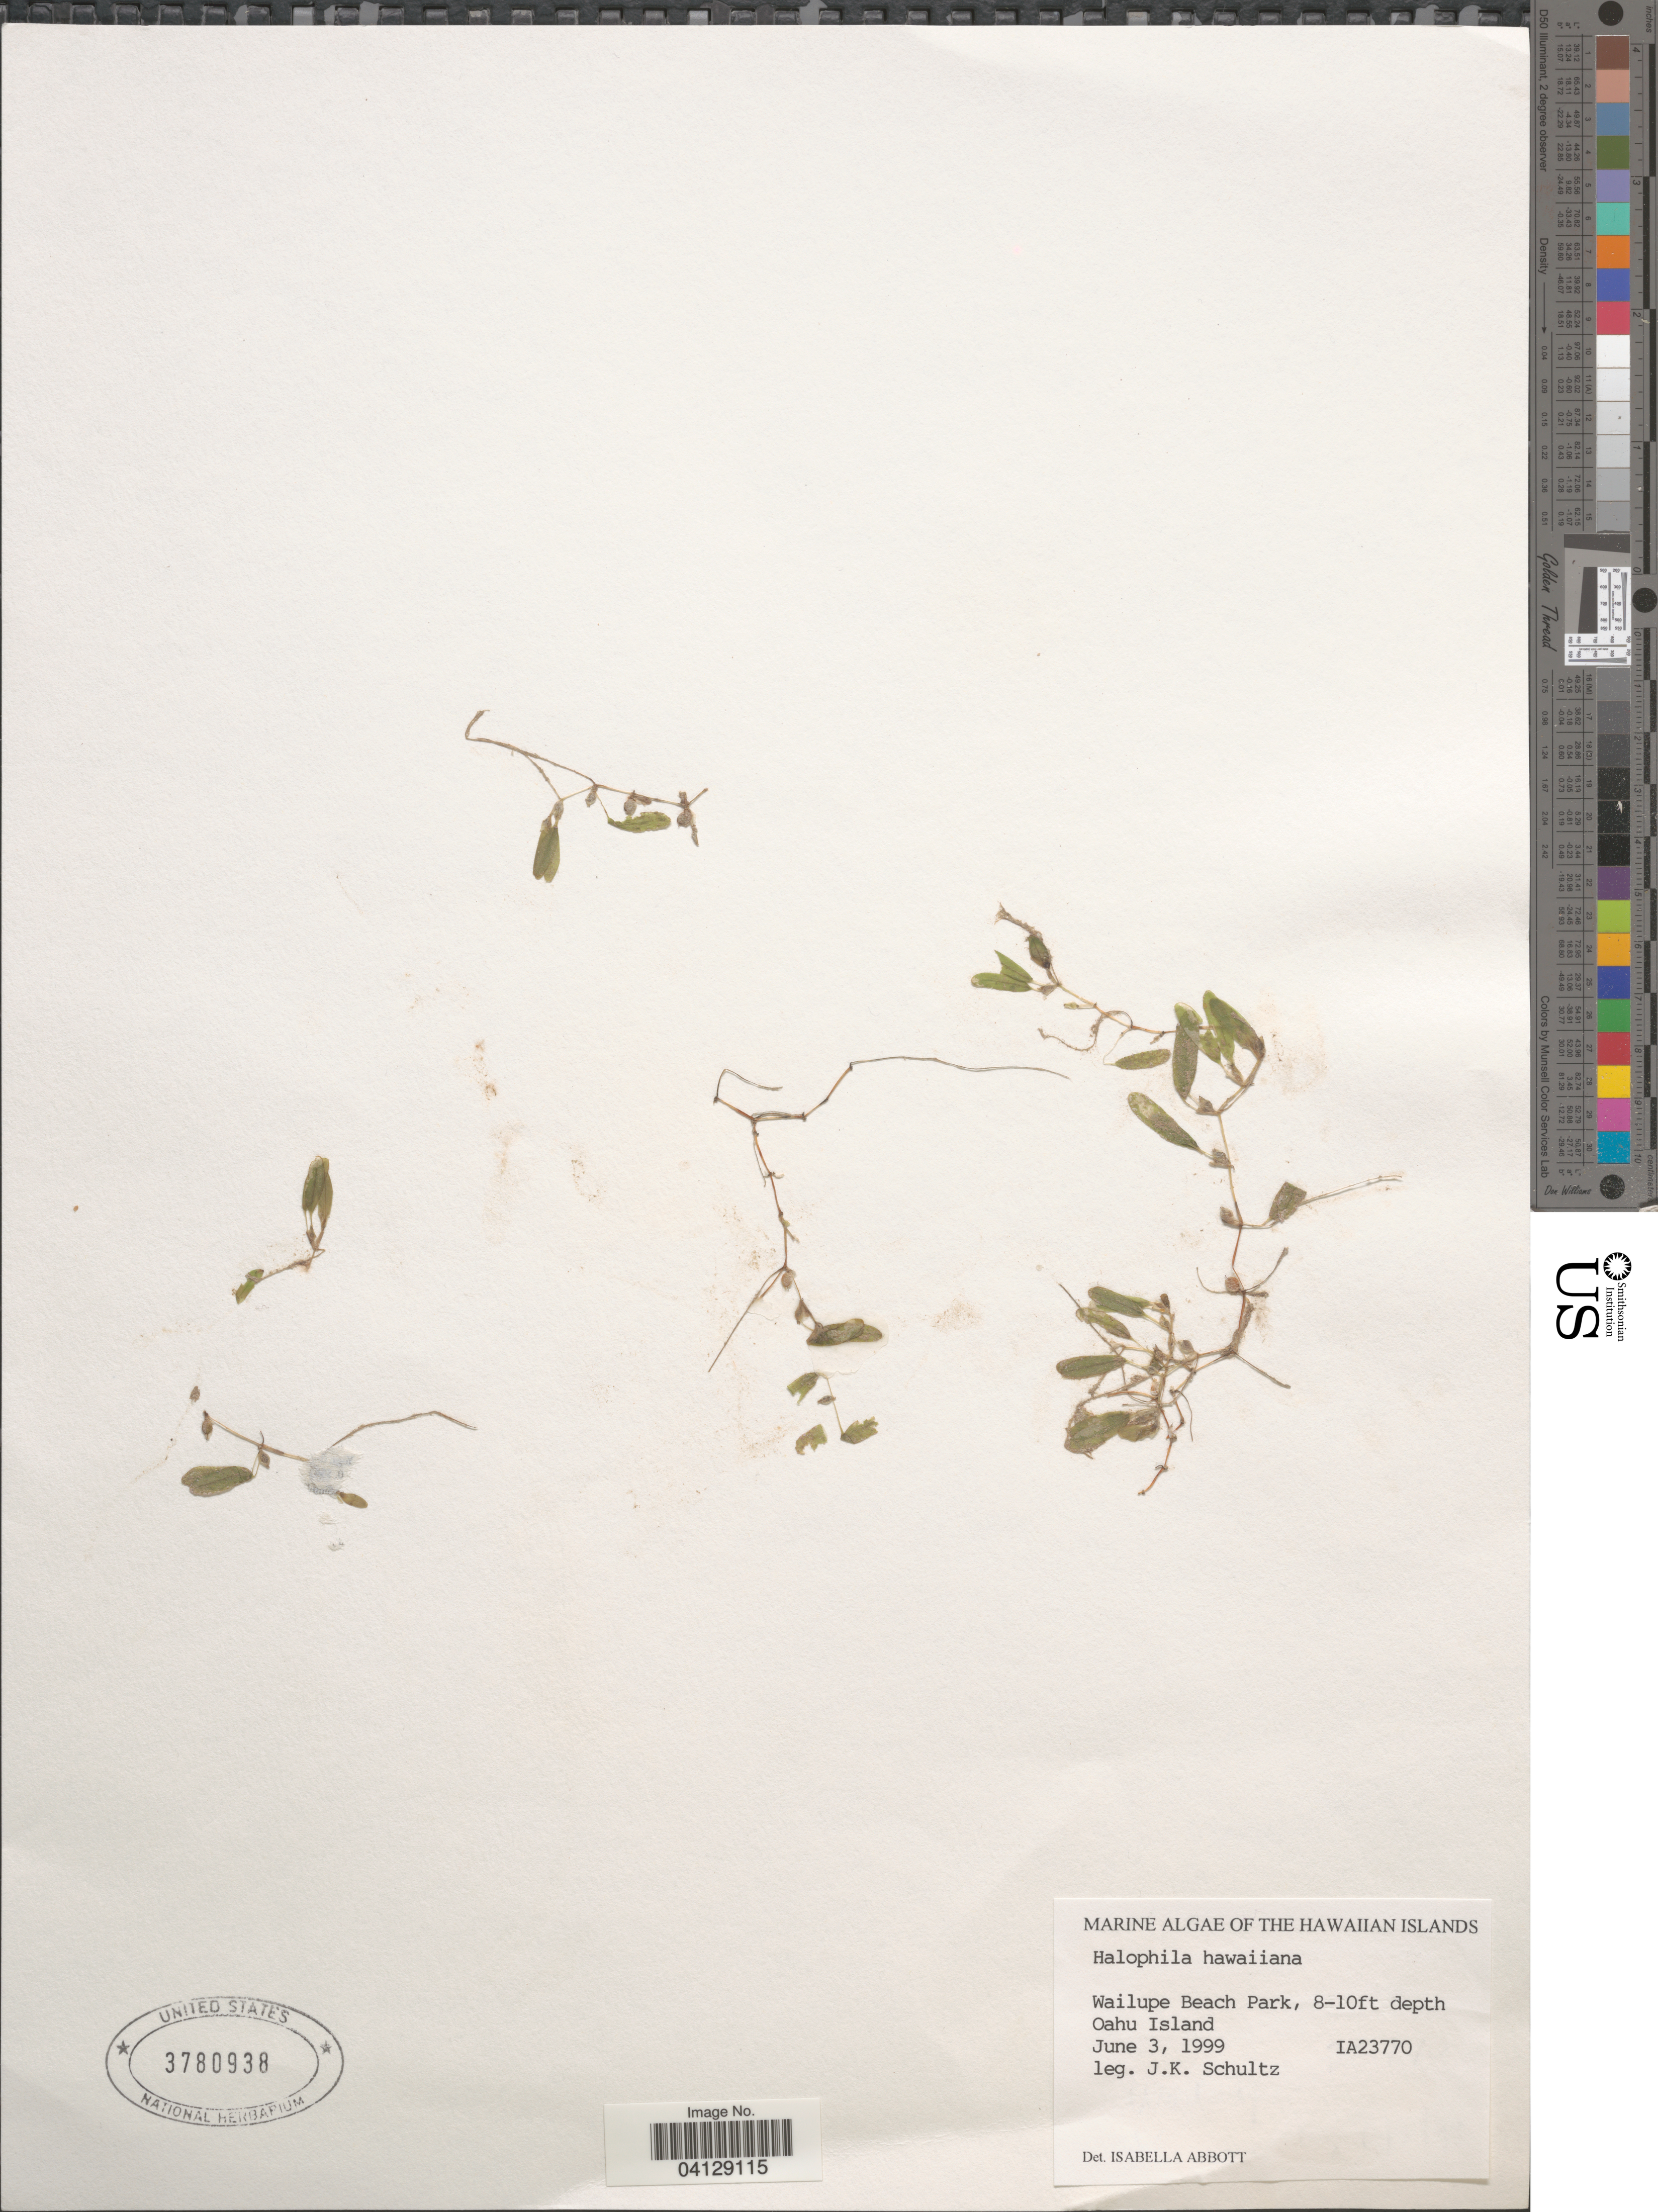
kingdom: Plantae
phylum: Tracheophyta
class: Liliopsida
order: Alismatales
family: Hydrocharitaceae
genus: Halophila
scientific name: Halophila hawaiiana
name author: Doty & B.C. Stone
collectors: J. Schultz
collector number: IA23770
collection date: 1999-06-03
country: United States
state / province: Hawaii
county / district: Honolulu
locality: The Hawaiian Islands. Wailupe Beach Park. Oahu Island.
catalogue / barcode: US 3780938